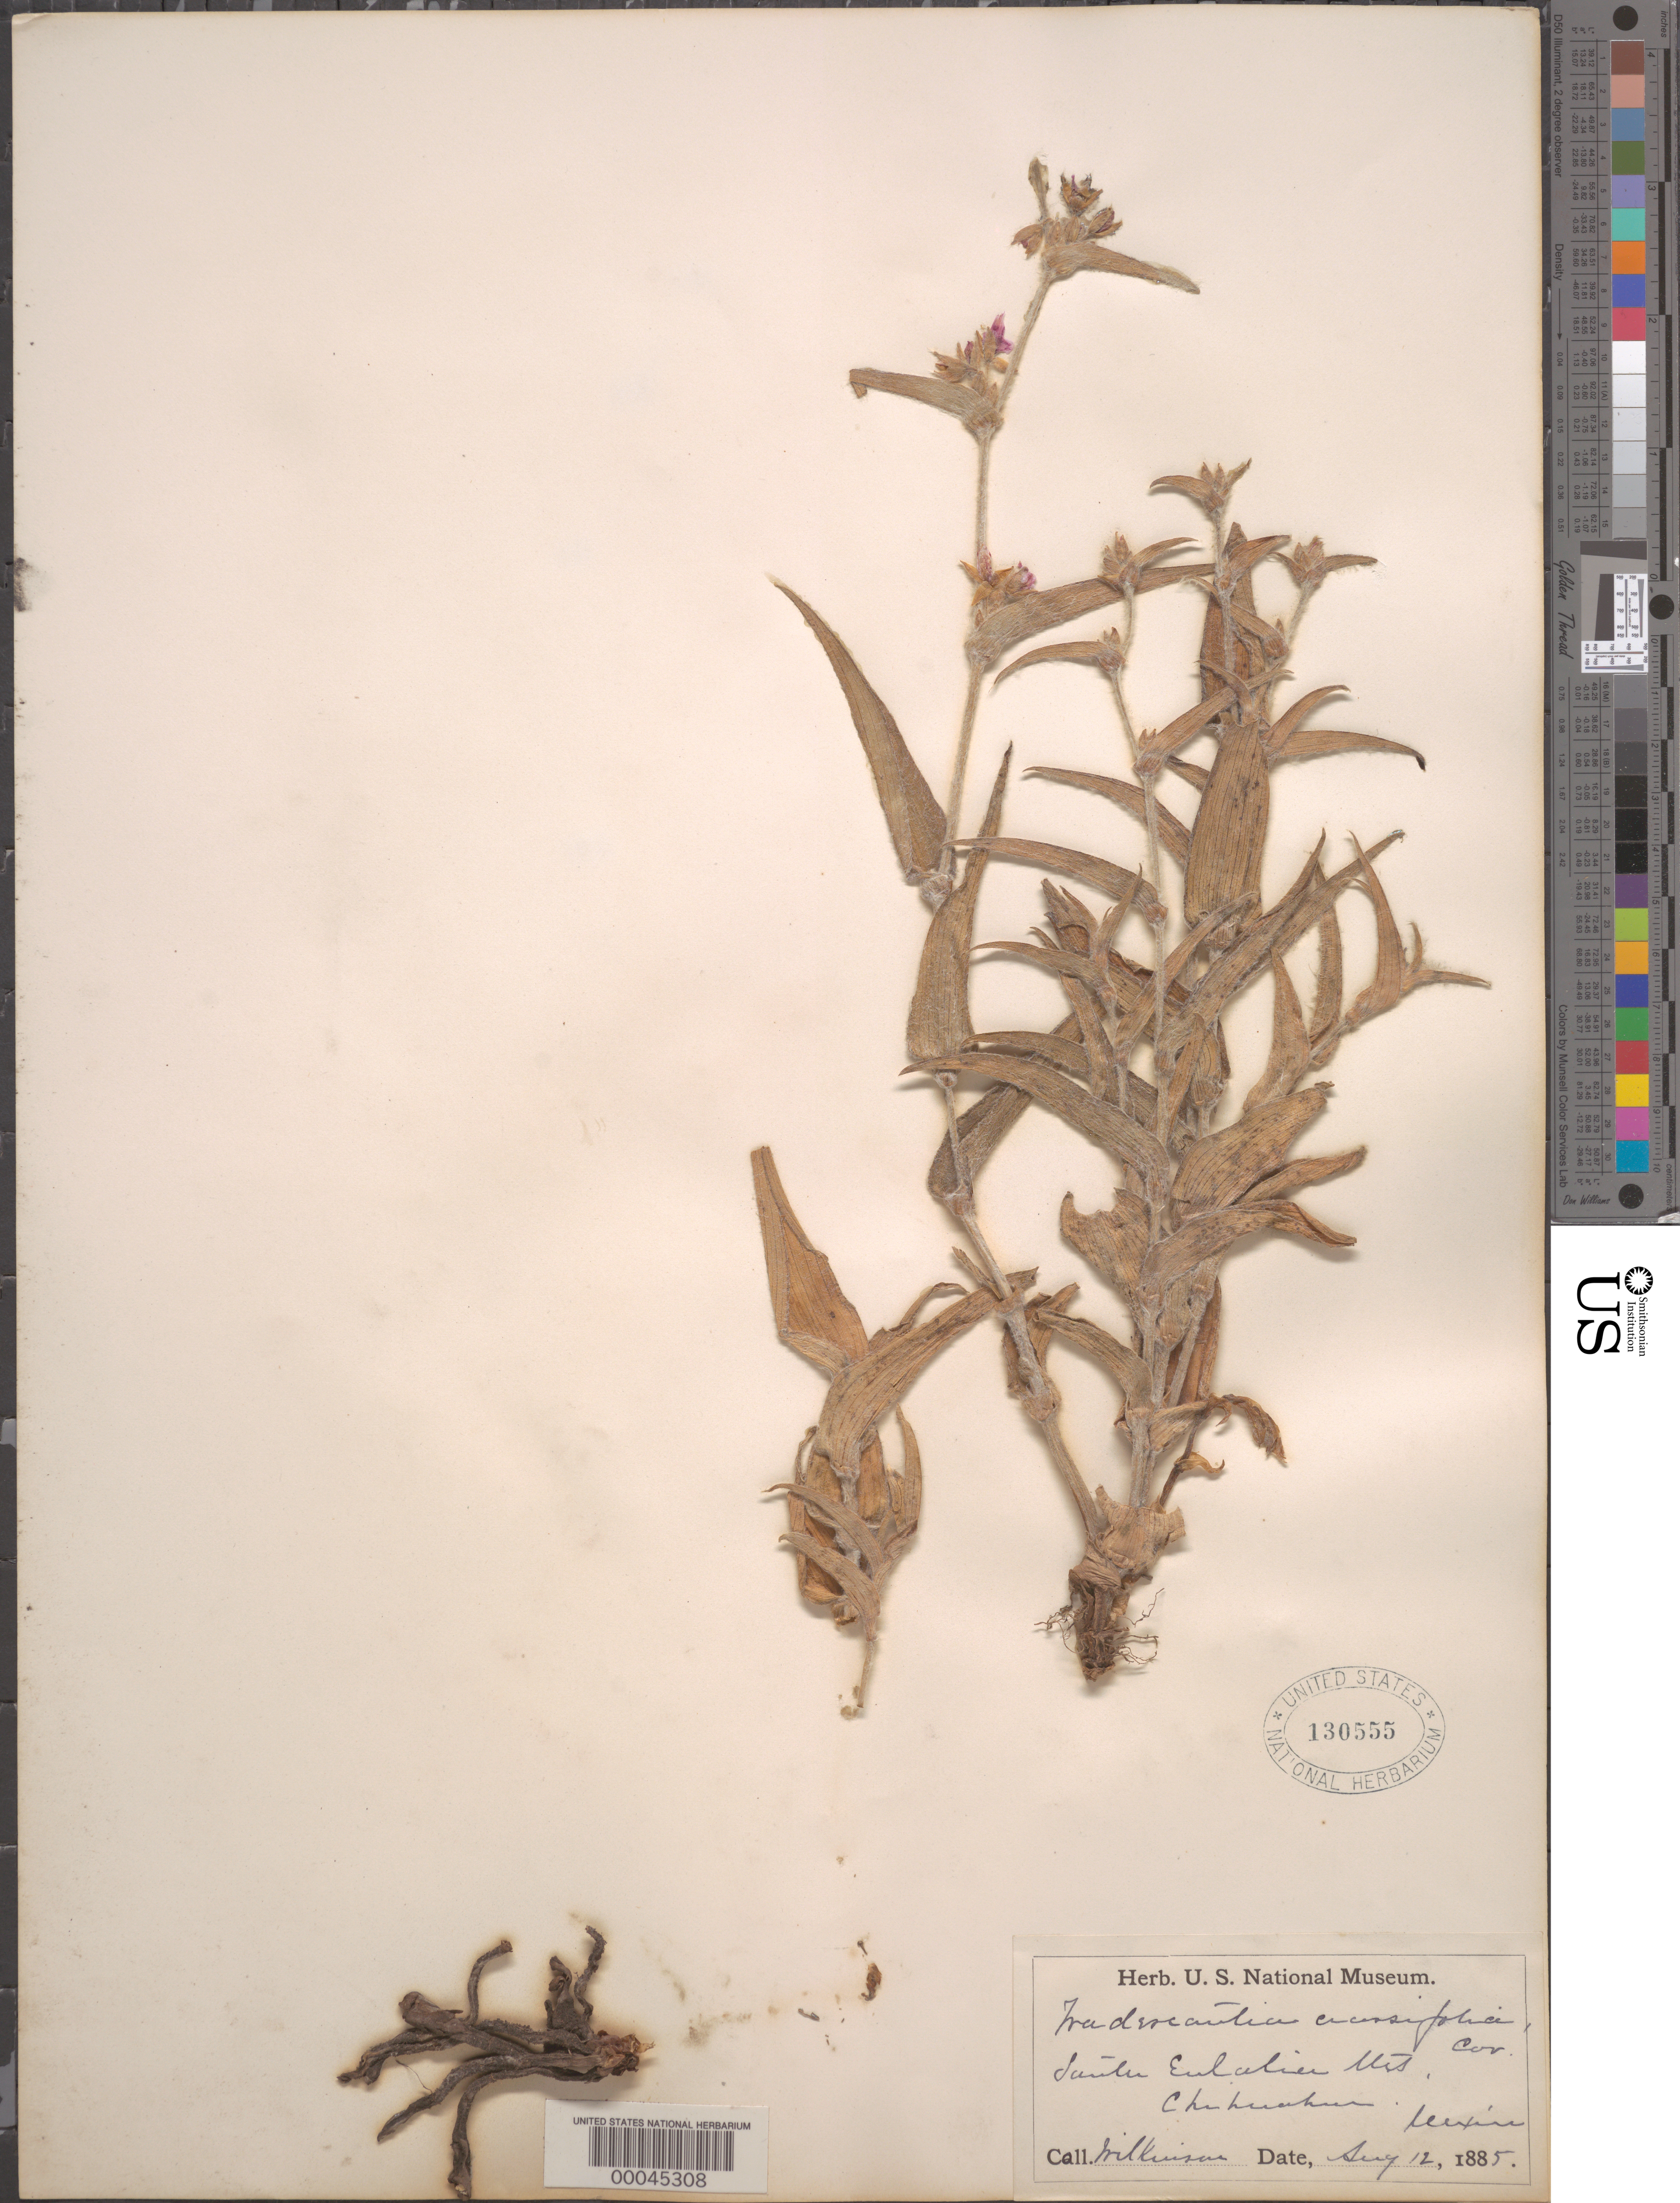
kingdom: Plantae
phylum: Tracheophyta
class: Liliopsida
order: Commelinales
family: Commelinaceae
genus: Tradescantia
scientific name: Tradescantia crassifolia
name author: Cav.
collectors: -. Nikluisan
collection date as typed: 12 Aug 1885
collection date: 1885-08-12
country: Mexico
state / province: Chihuahua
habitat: Mountains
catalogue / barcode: US 130555